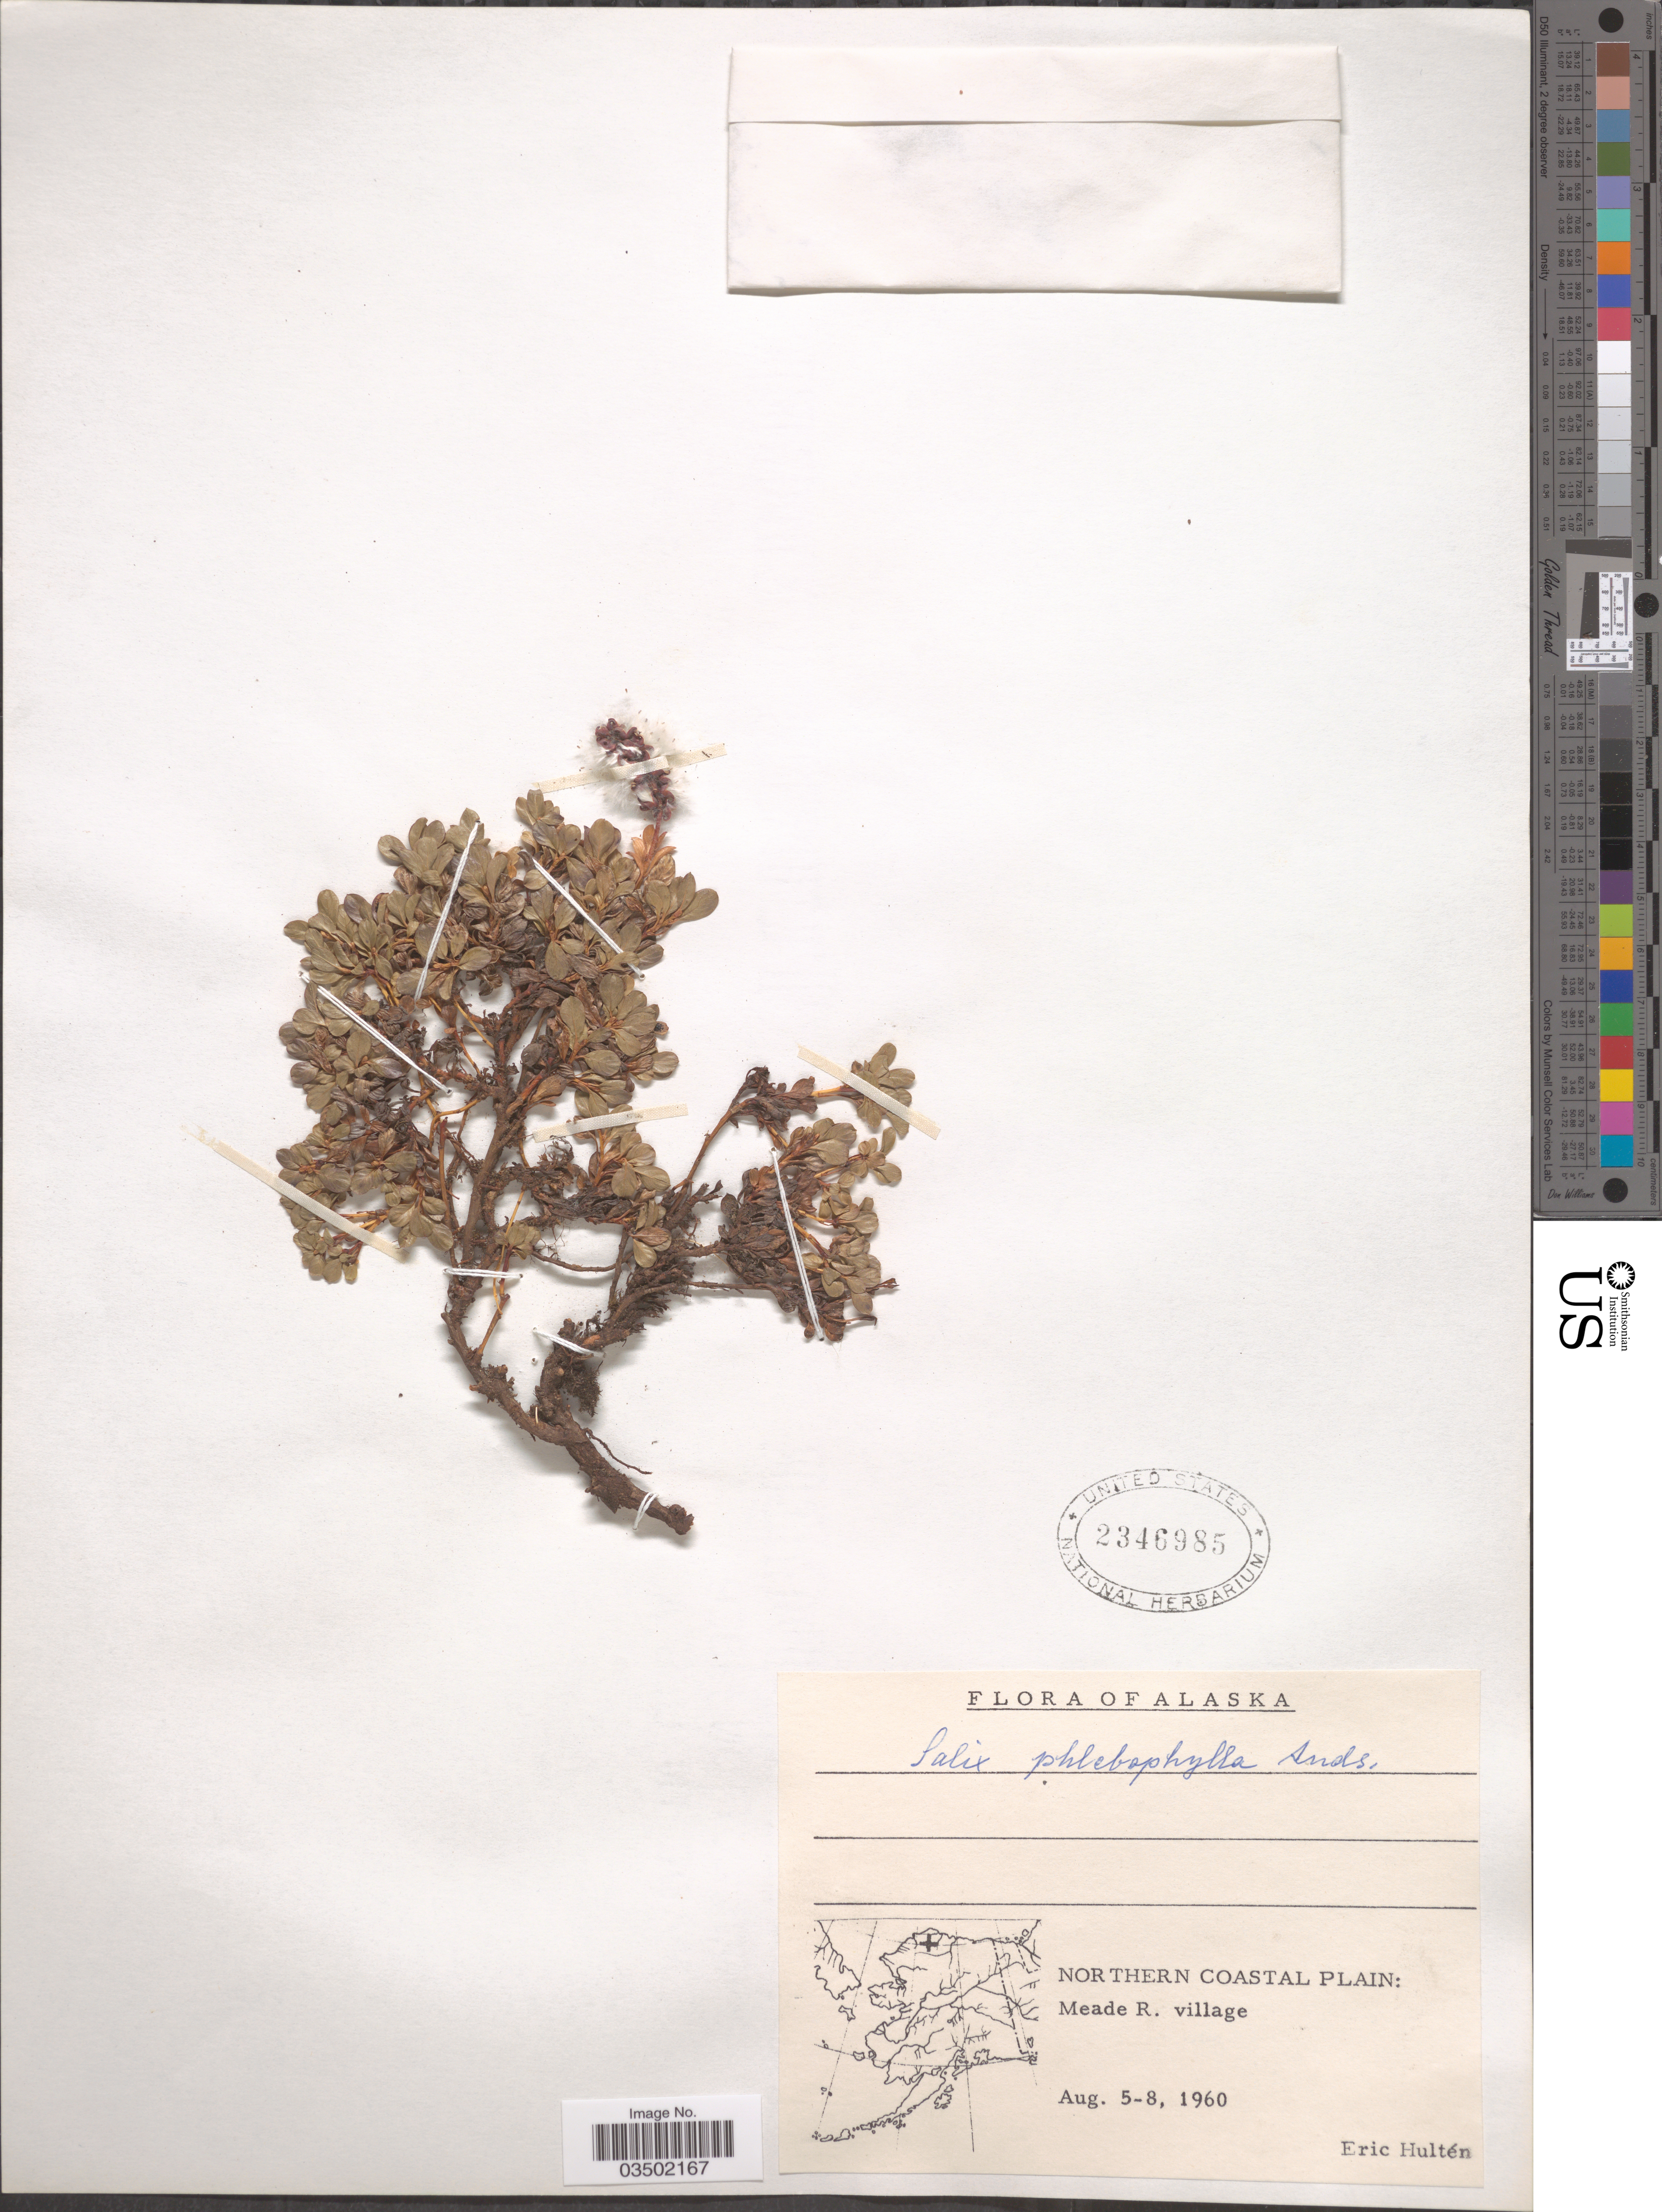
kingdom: Plantae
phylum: Tracheophyta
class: Magnoliopsida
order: Malpighiales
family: Salicaceae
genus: Salix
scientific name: Salix phlebophylla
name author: Andersson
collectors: E. G. Hultén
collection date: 1960-08-05/1960-08-08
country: United States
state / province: Alaska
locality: Northern Coastal Plain: Meade R. village.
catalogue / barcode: US 2346985